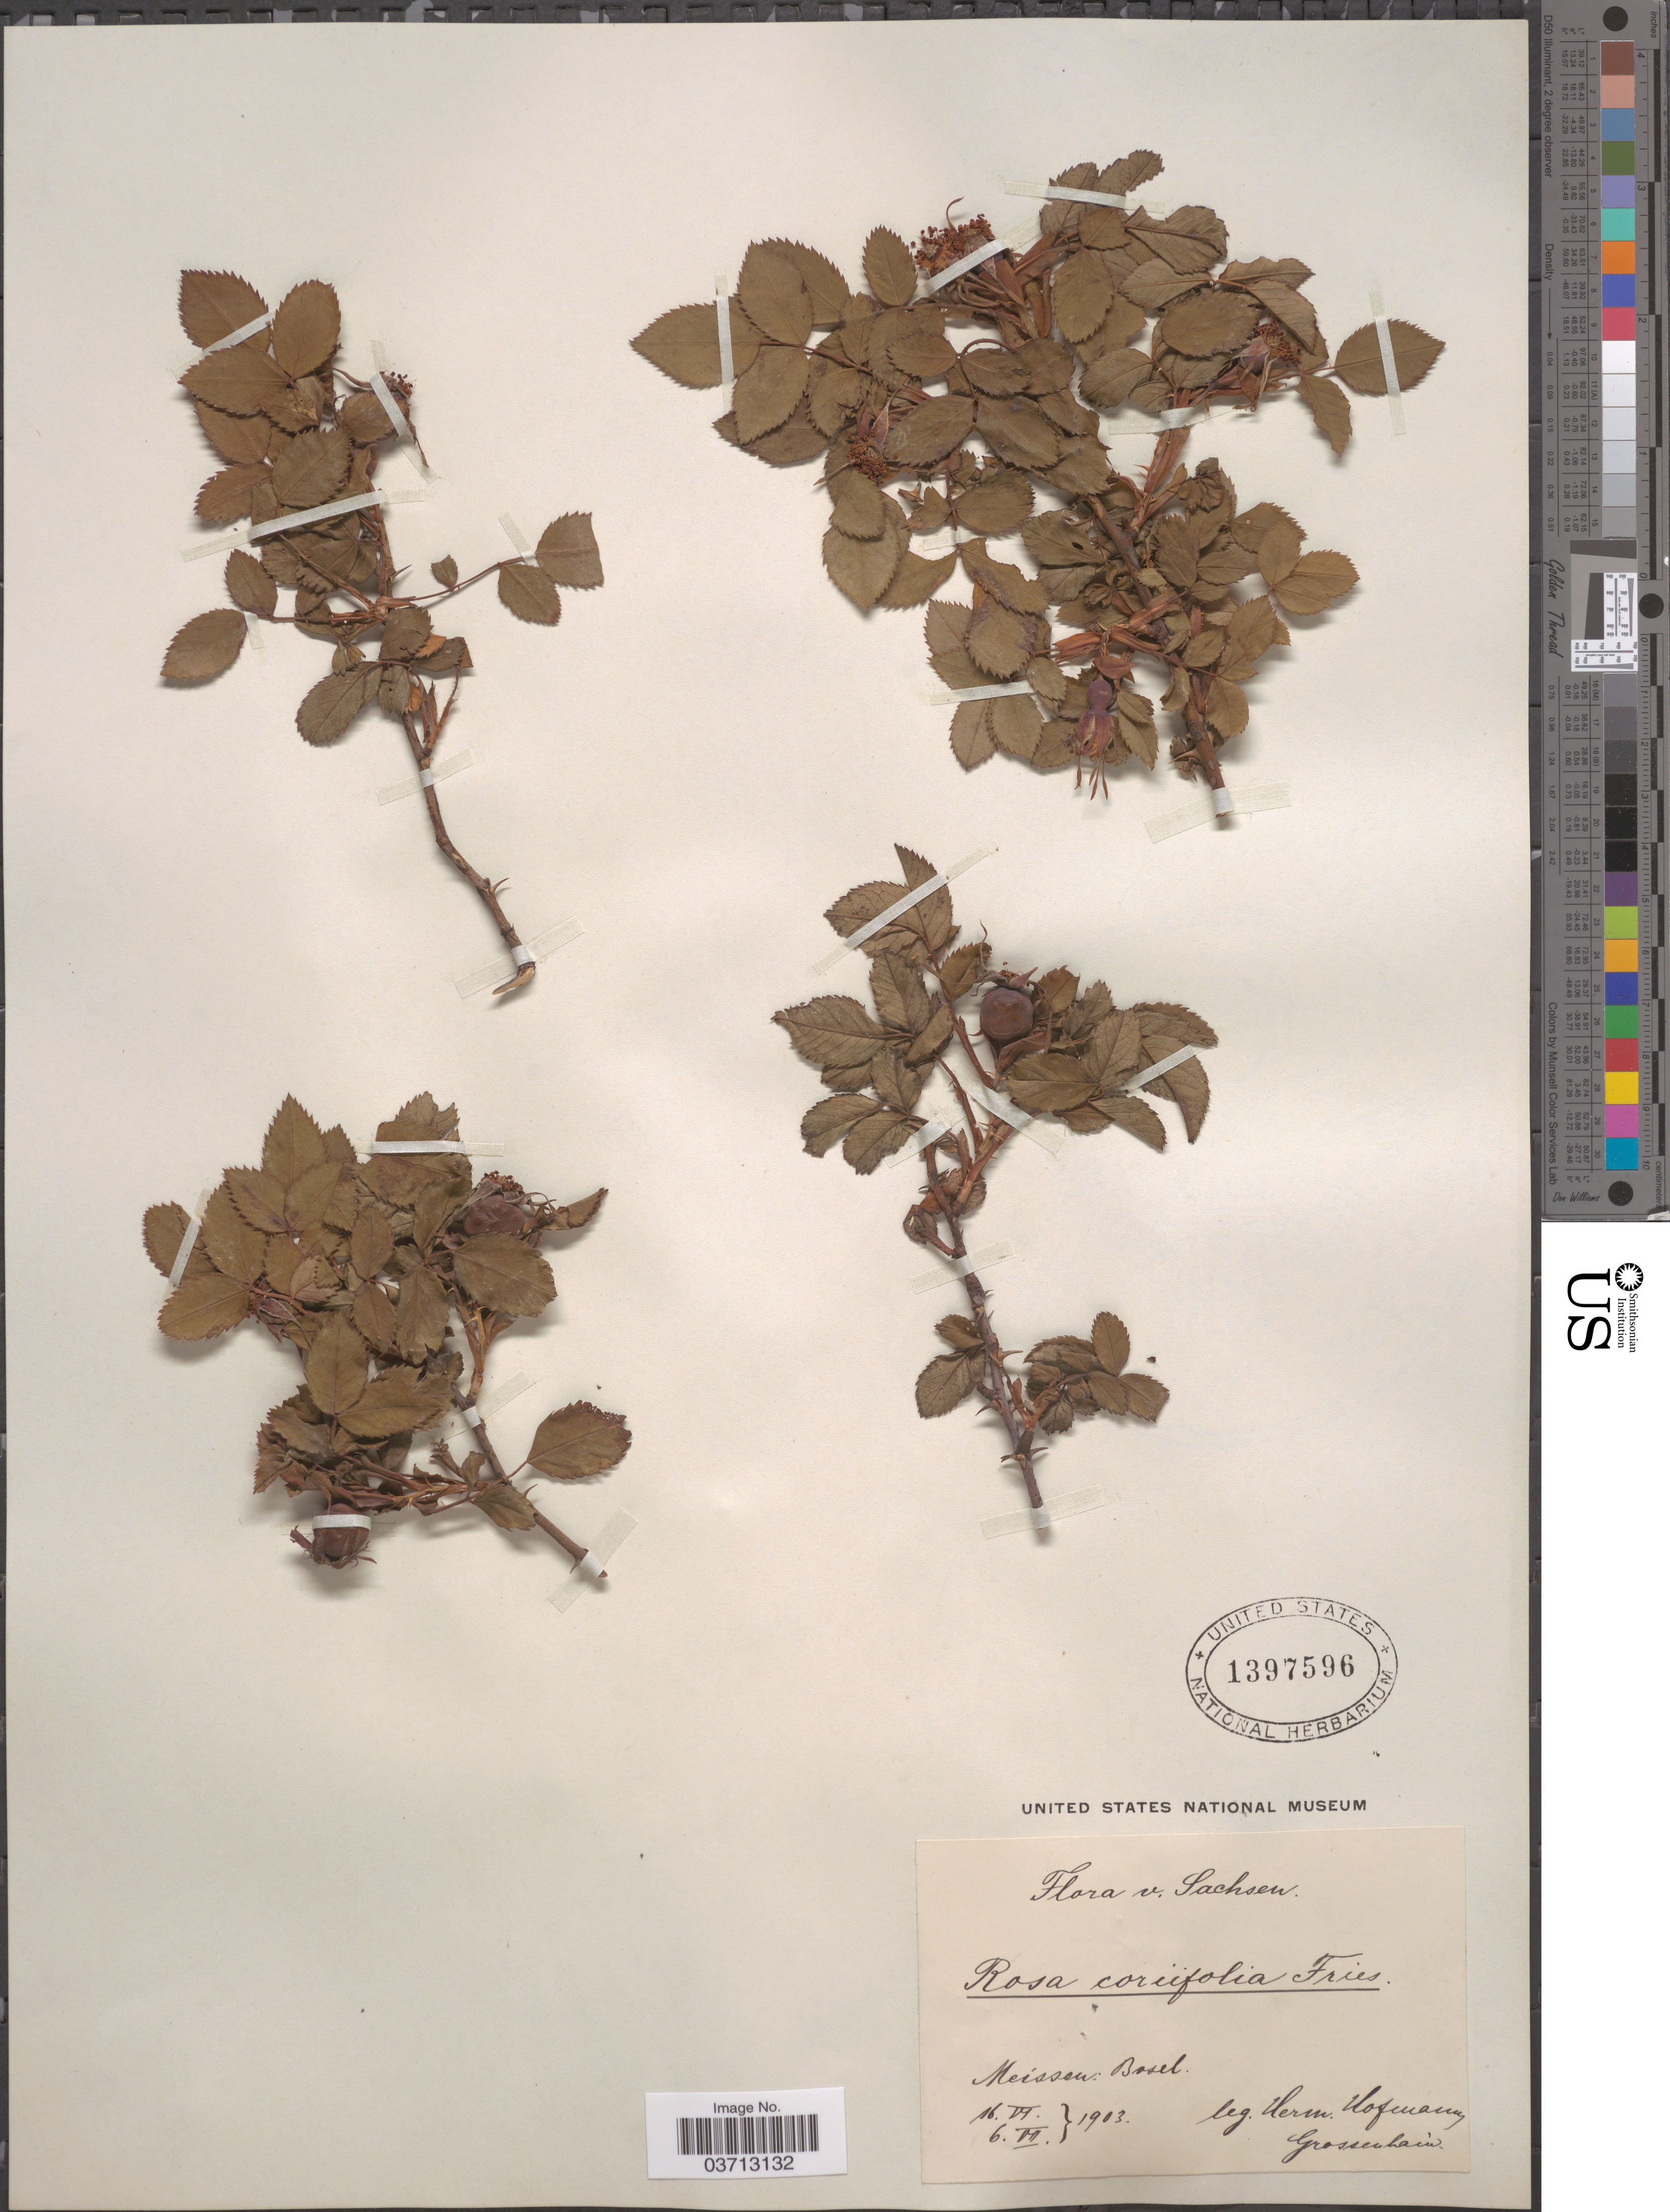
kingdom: Plantae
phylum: Tracheophyta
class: Magnoliopsida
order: Rosales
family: Rosaceae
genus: Rosa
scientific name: Rosa coriifolia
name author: Fr. a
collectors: H. Hofmann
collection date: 1903-06-16/1903-07-06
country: Germany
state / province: Sachsen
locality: Meissen: Basel.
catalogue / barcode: US 1397596